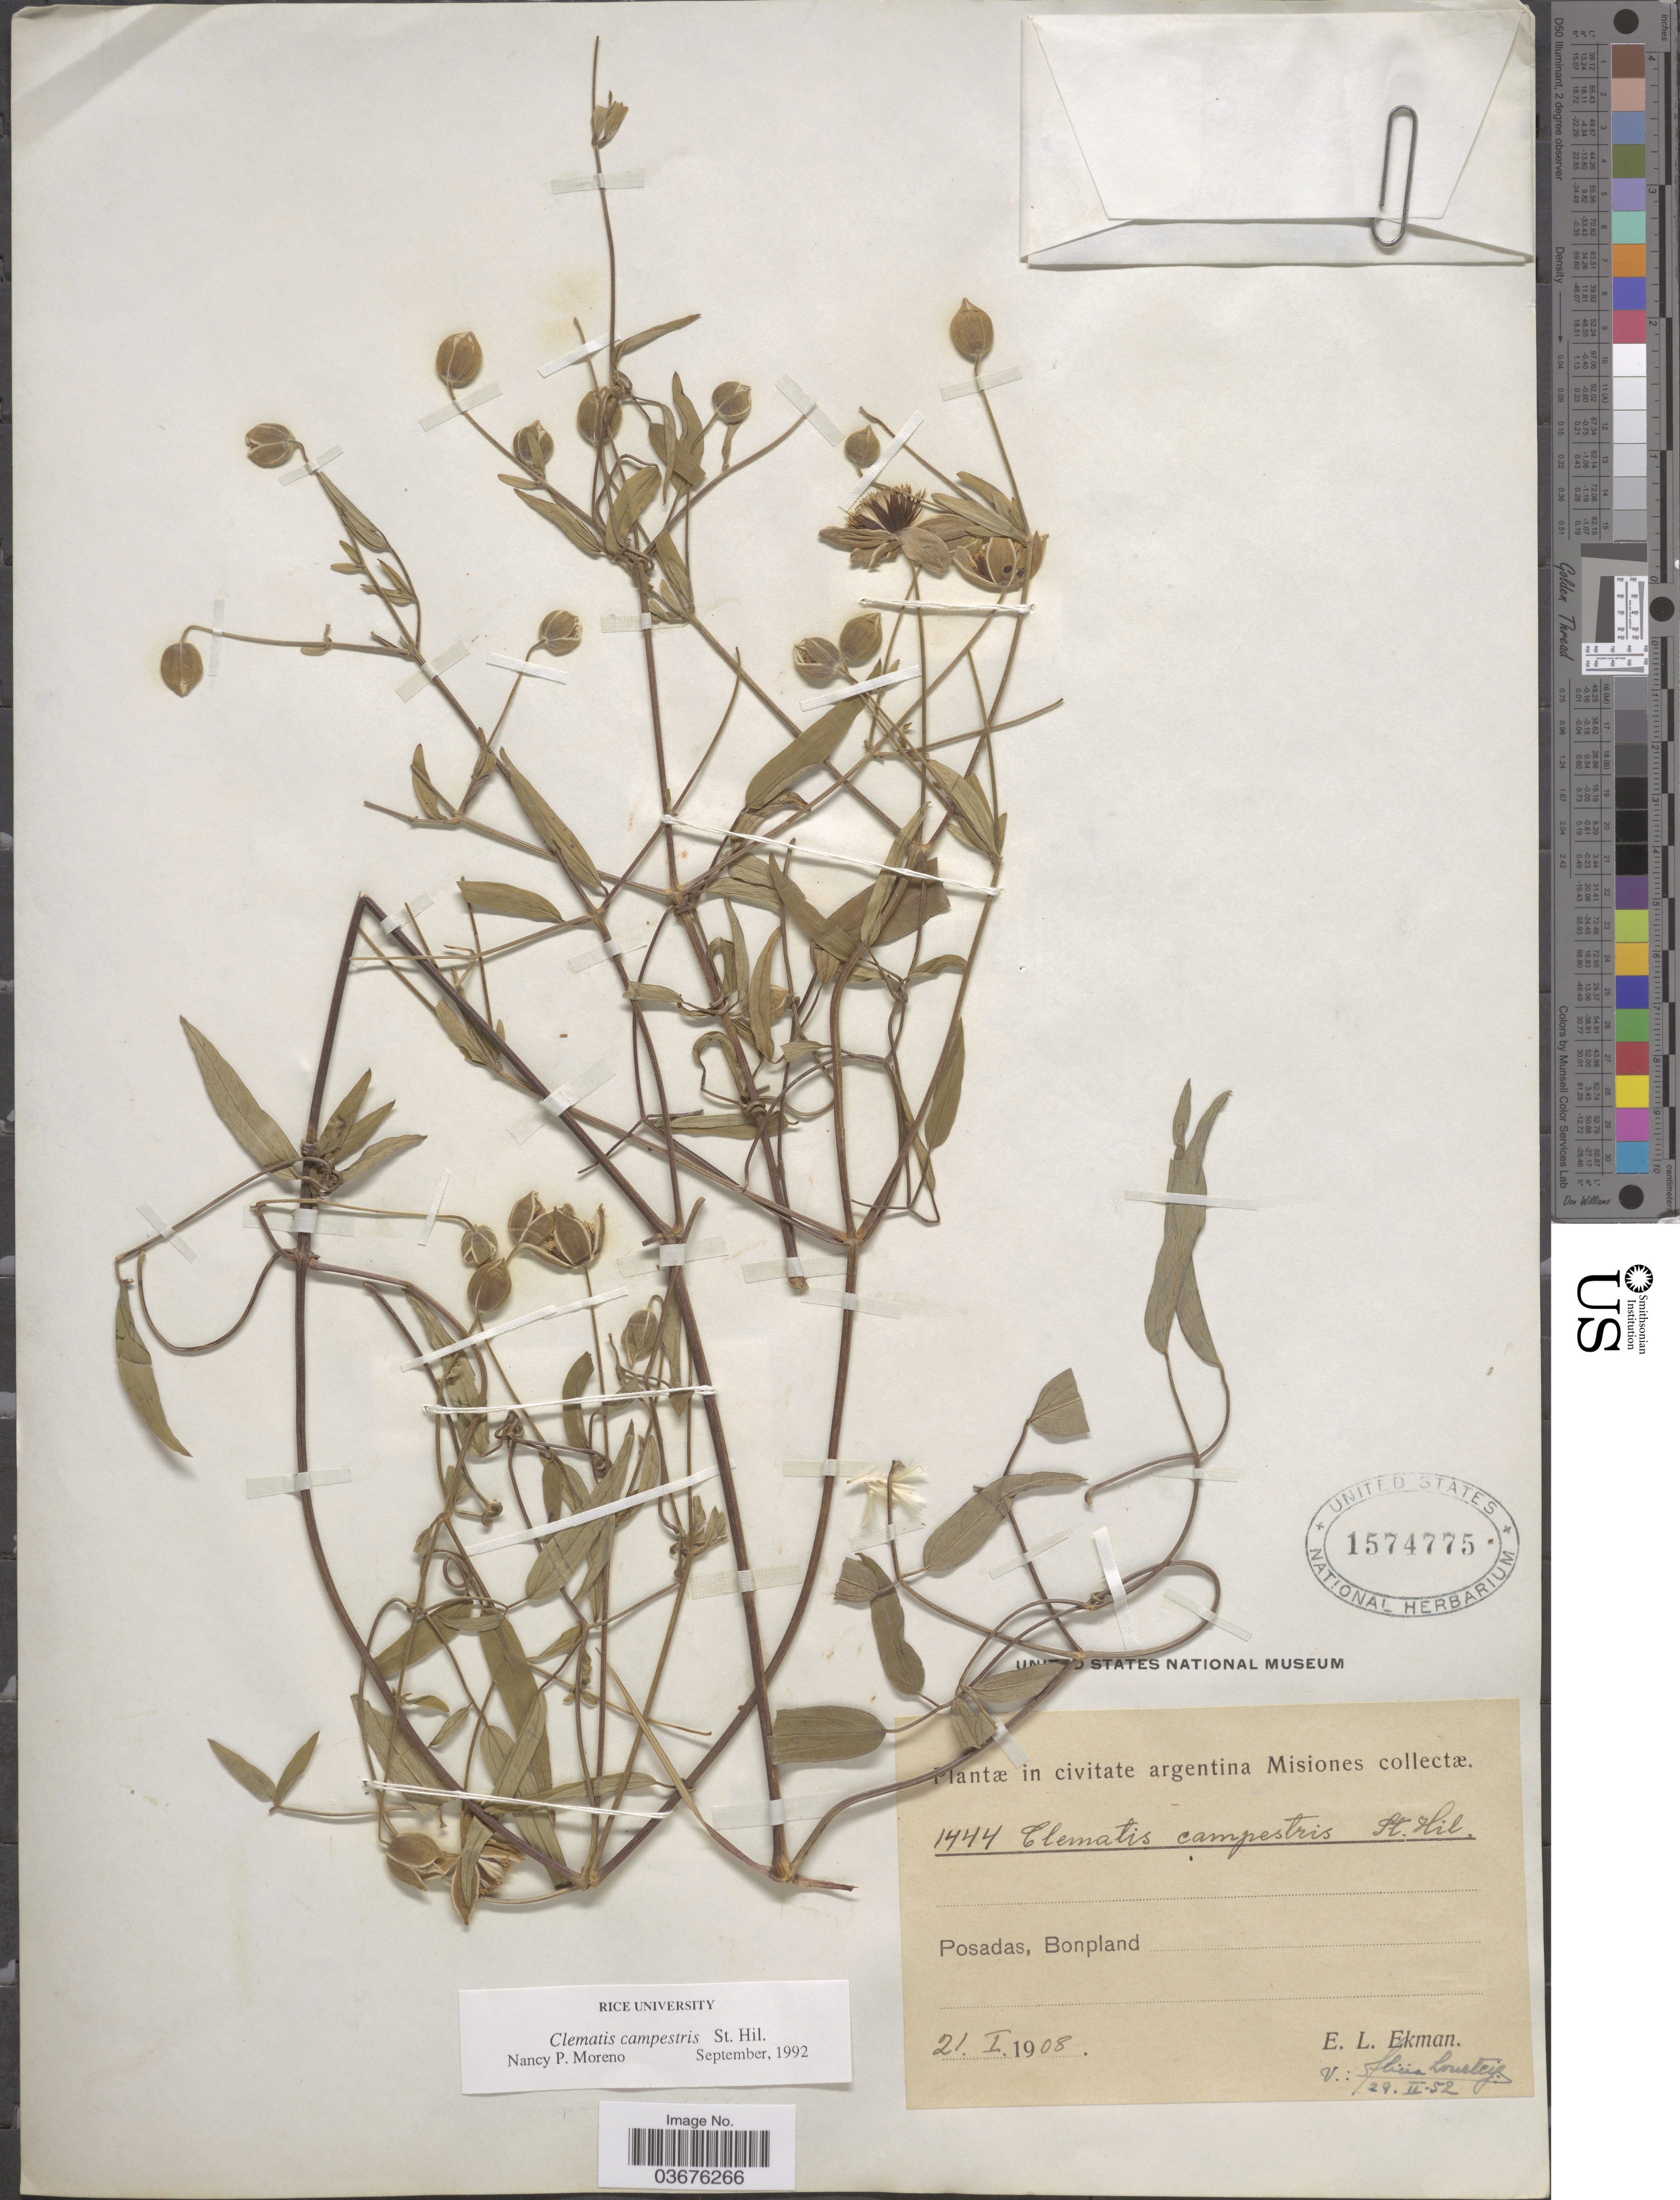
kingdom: Plantae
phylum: Tracheophyta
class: Magnoliopsida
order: Ranunculales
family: Ranunculaceae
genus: Clematis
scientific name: Clematis campestris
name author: A. St.-Hil.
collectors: E. L. Ekman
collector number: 1444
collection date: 1908-01-21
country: Argentina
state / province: Misiones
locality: Posadas, Bonpland.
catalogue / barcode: US 1574775